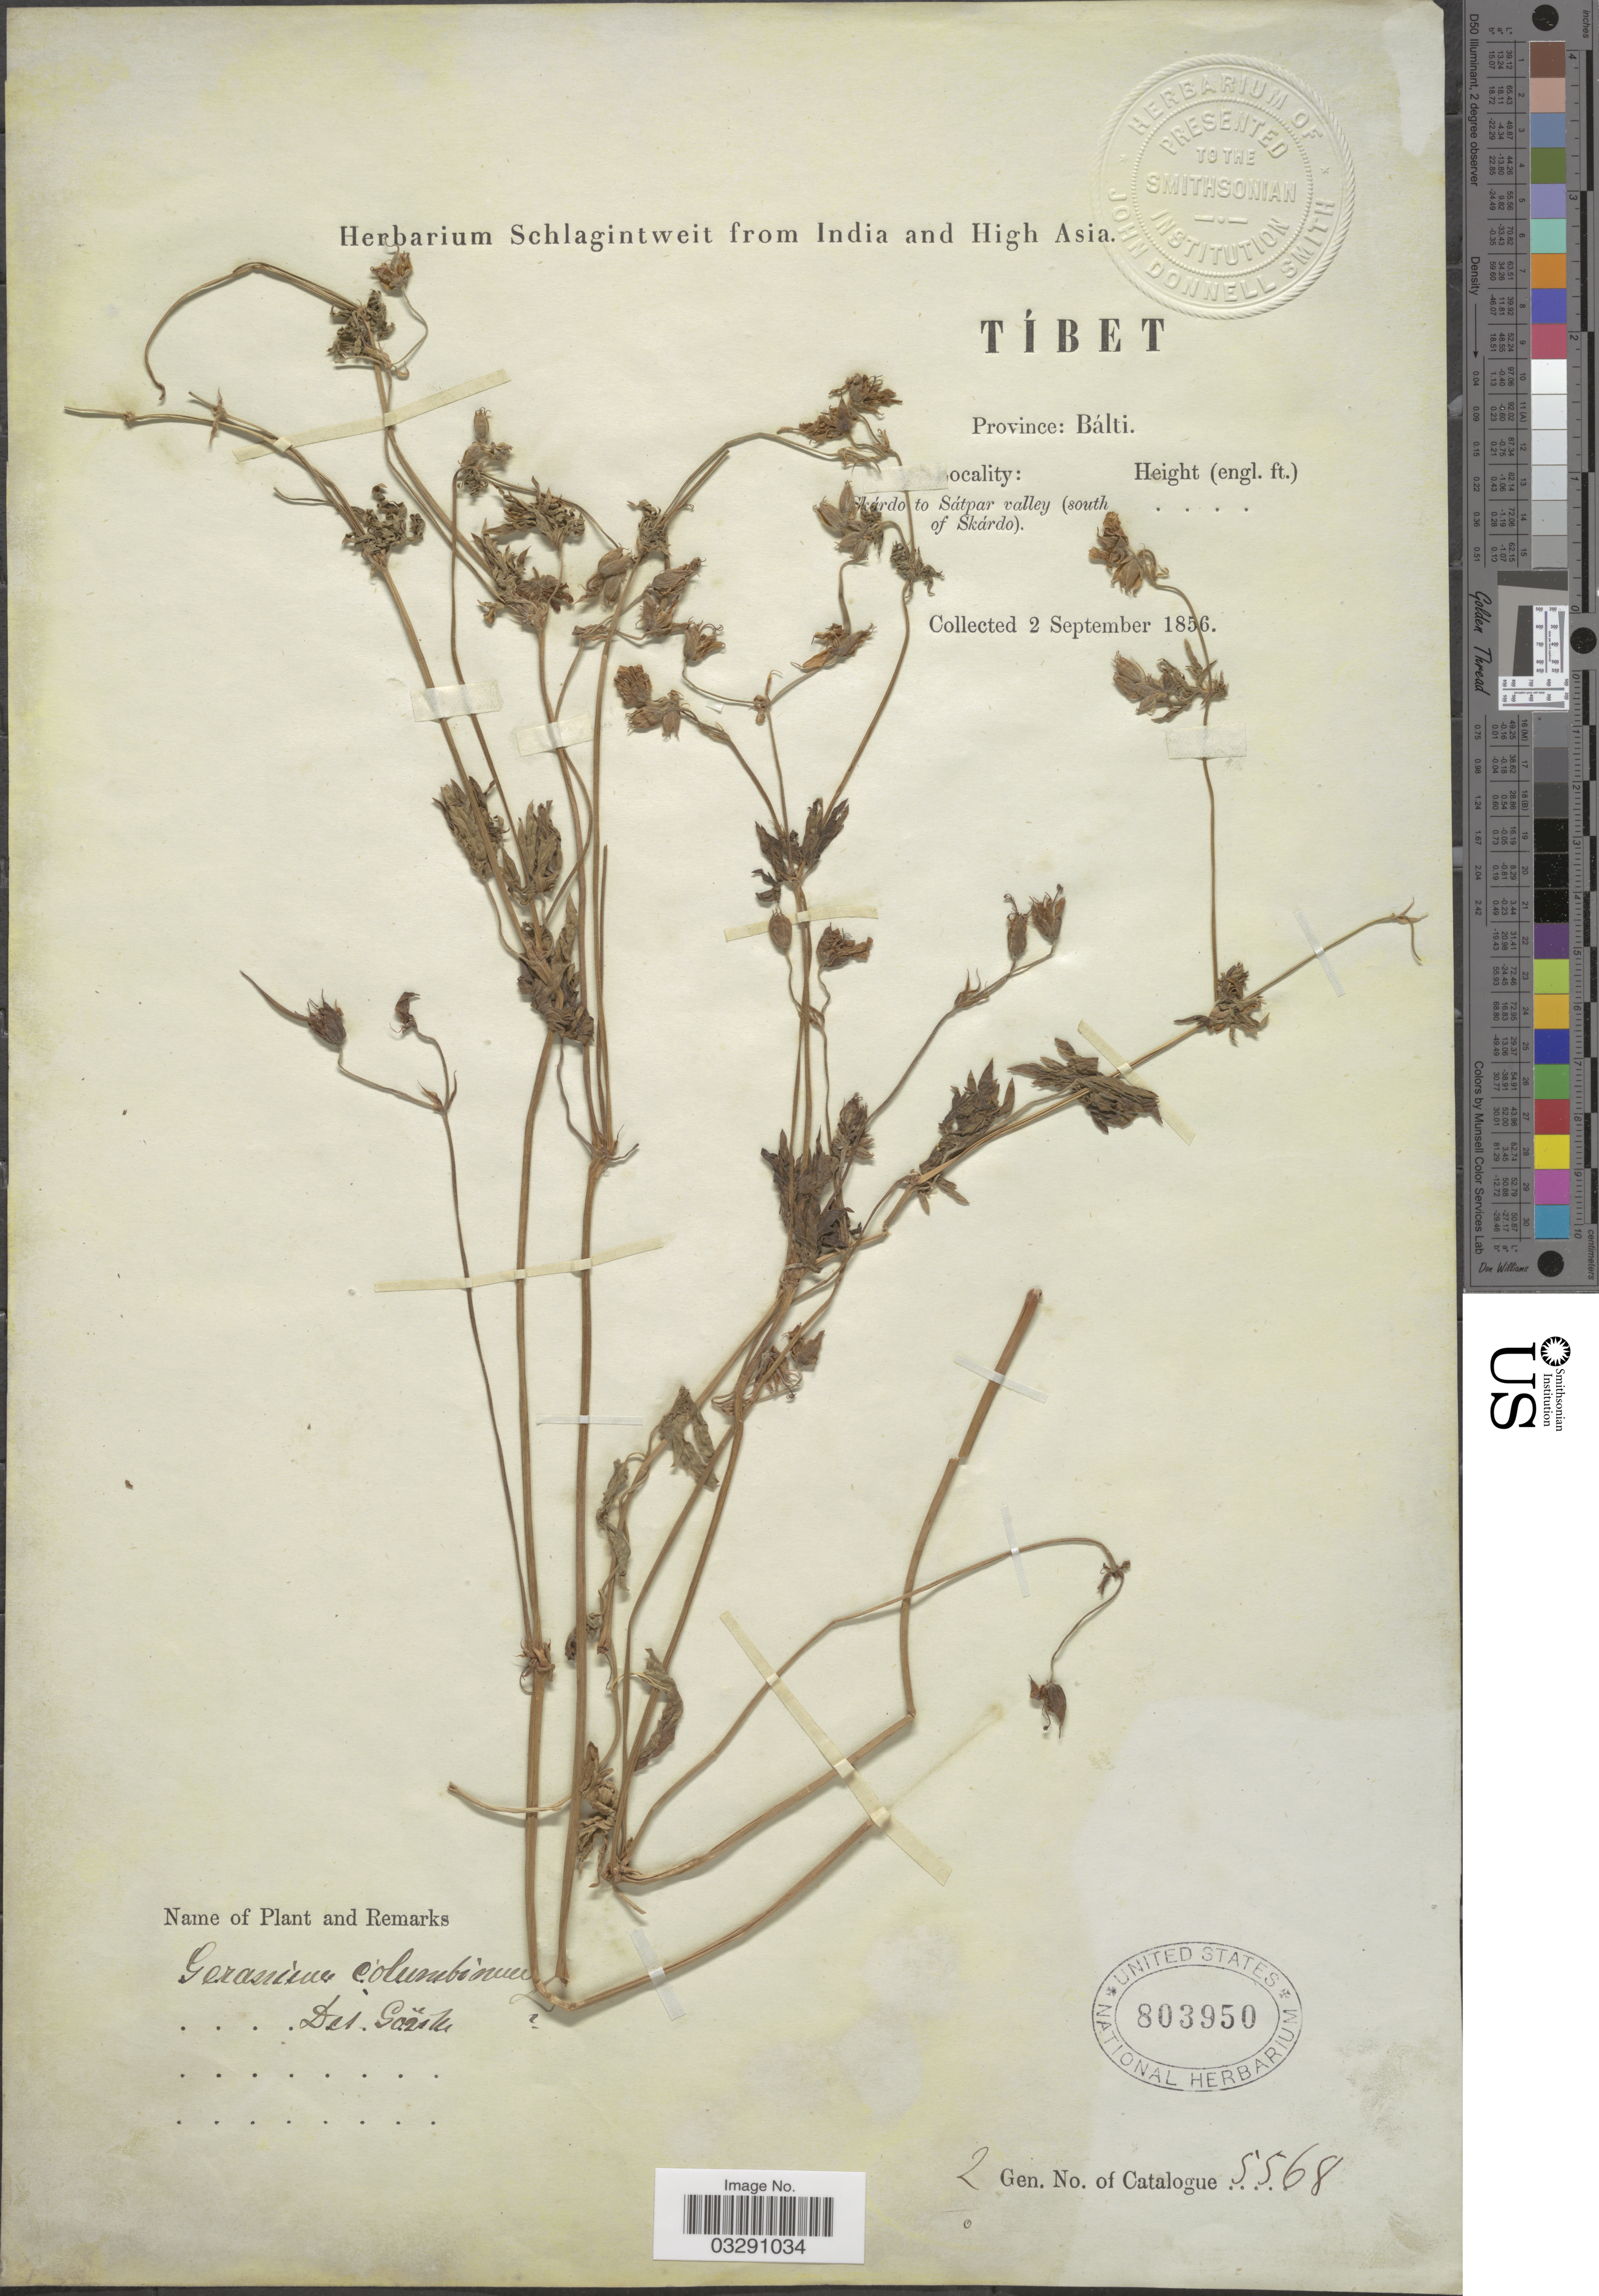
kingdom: Plantae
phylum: Tracheophyta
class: Magnoliopsida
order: Geraniales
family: Geraniaceae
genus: Geranium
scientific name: Geranium columbinum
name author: L.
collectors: ex herb. Schlagintweit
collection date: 1856-09-02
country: China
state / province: Xizang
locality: Tíbet. Province: Bálti. Skárdo [interpreted] to Sátpar valley (south of Skárdo).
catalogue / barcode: US 803950